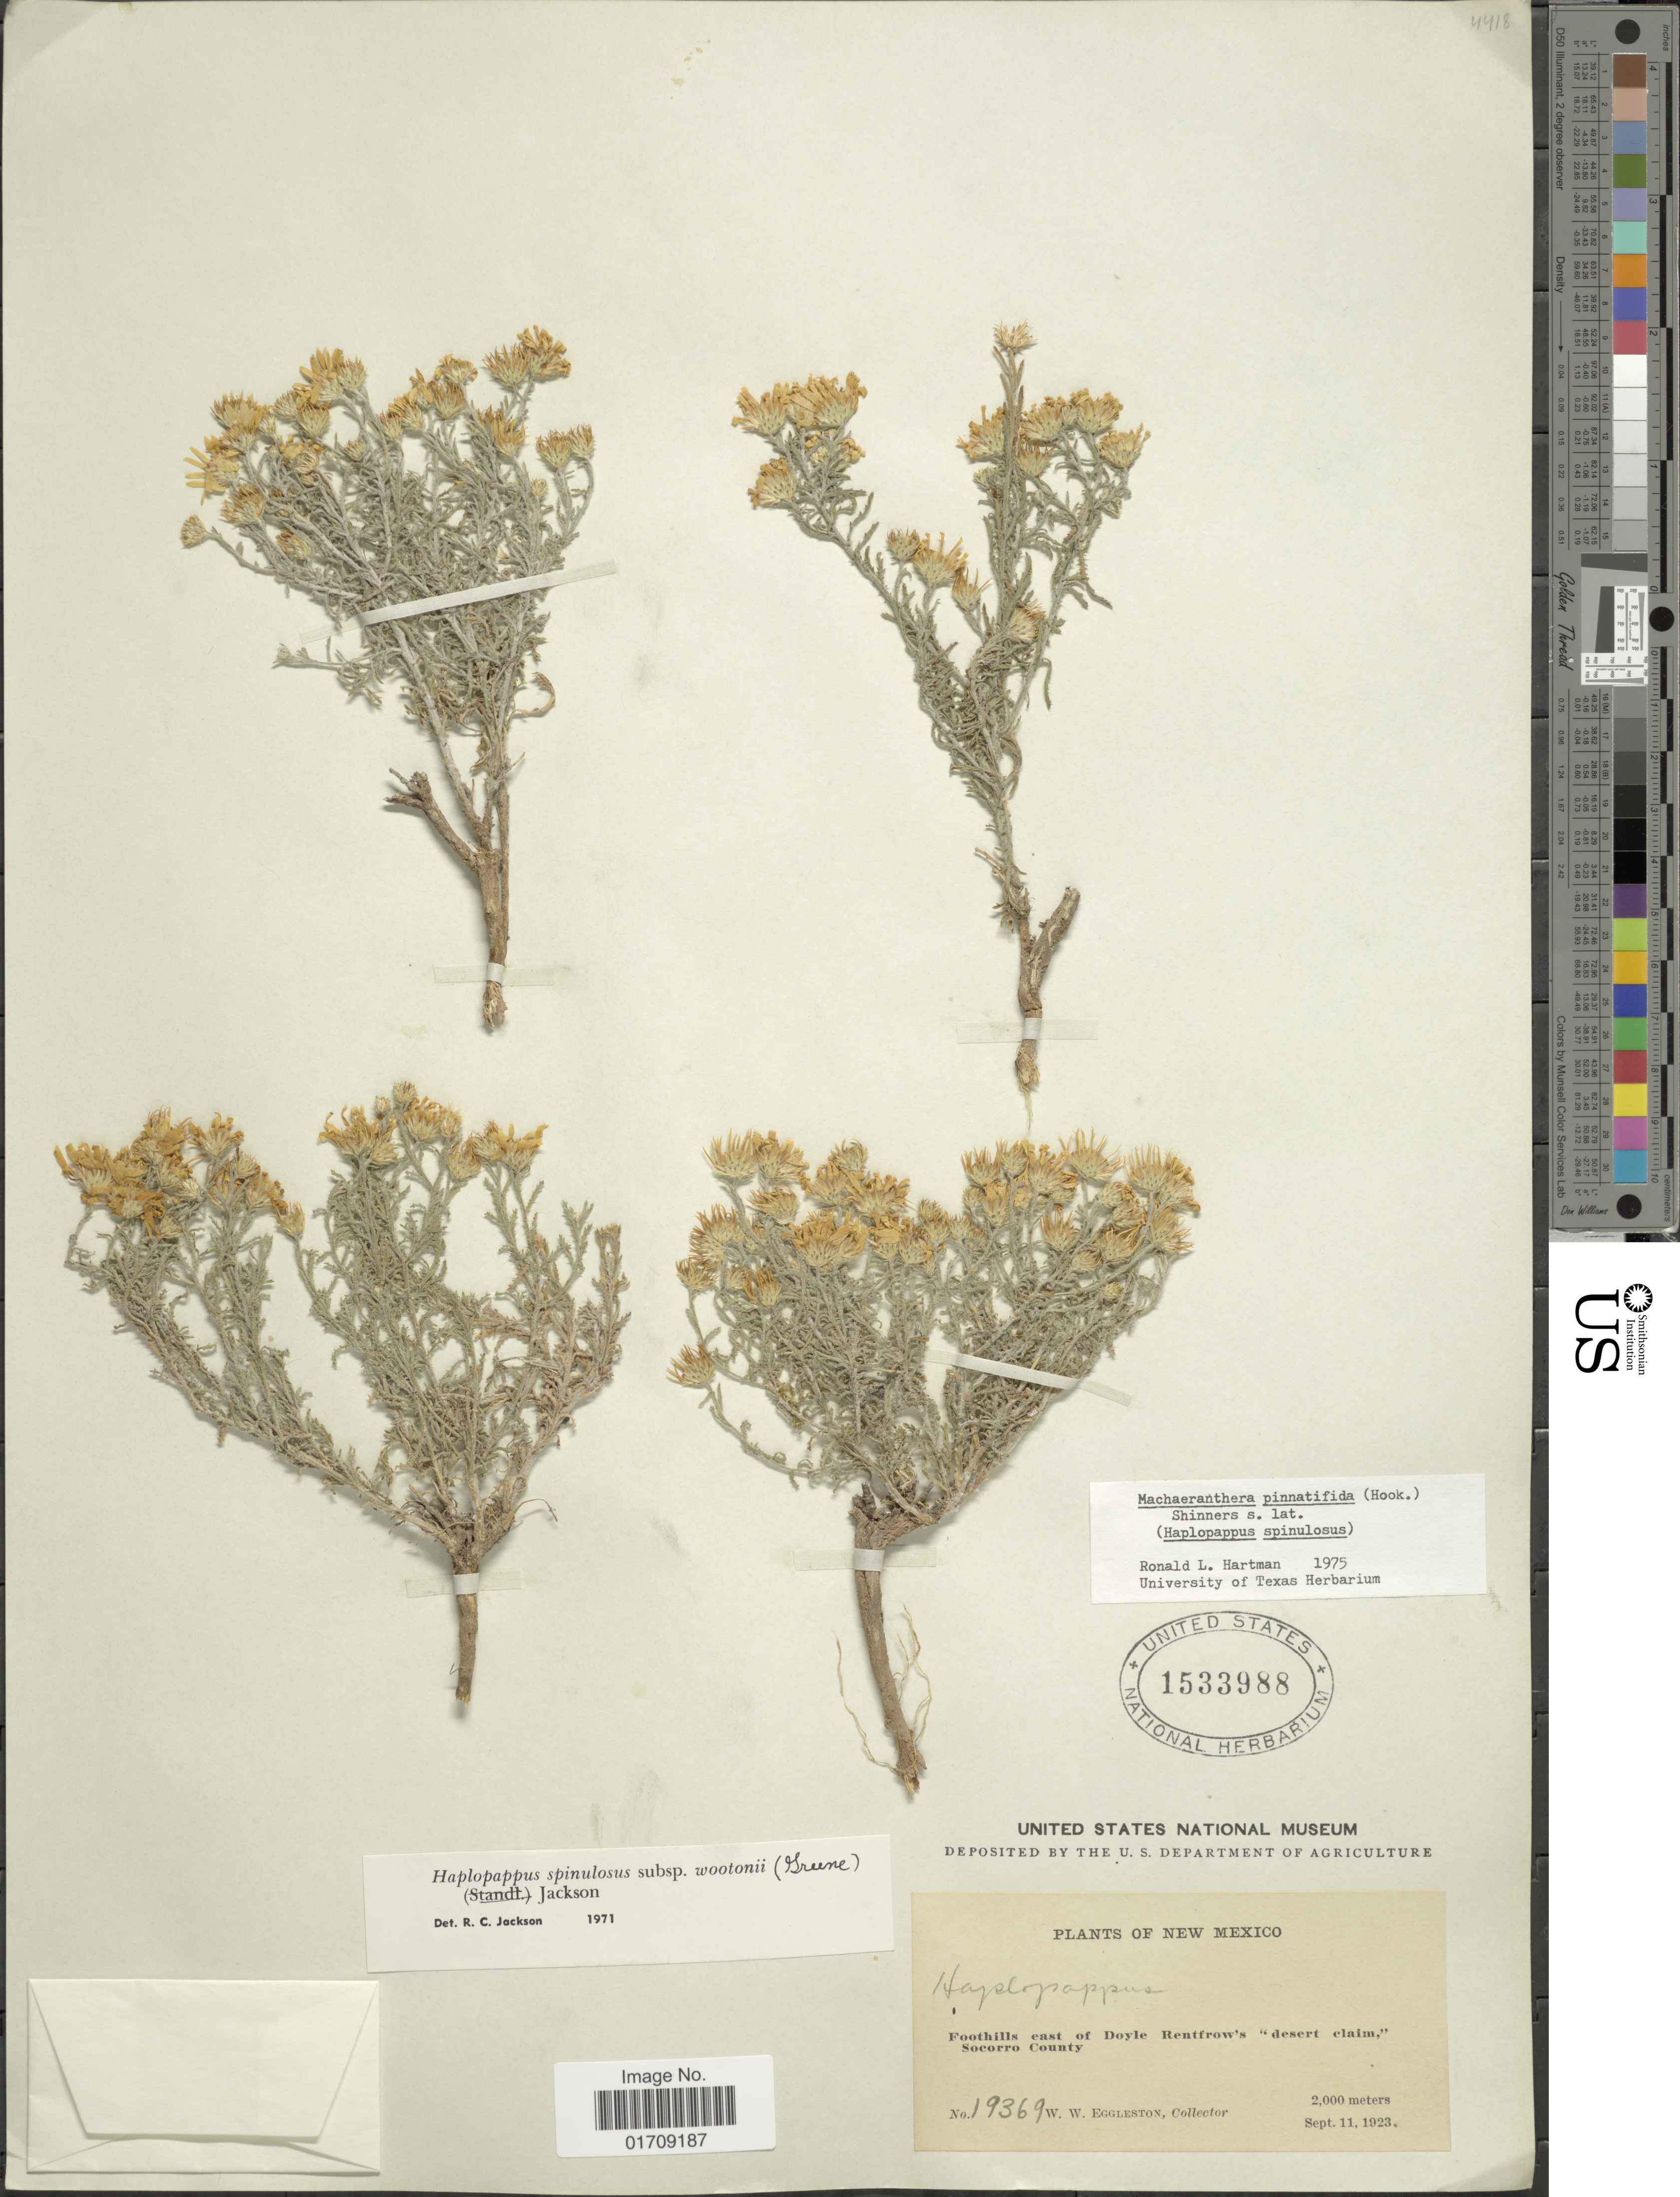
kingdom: Plantae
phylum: Tracheophyta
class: Magnoliopsida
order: Asterales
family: Asteraceae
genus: Machaeranthera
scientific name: Machaeranthera pinnatifida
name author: (Hook.) Shinners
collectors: W. W. Eggleston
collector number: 19369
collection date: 1923-09-11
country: United States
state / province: New Mexico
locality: Foothills east of Doyle Rentfrow's desert claim, Socorro County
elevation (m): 2000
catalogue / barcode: US 1533988